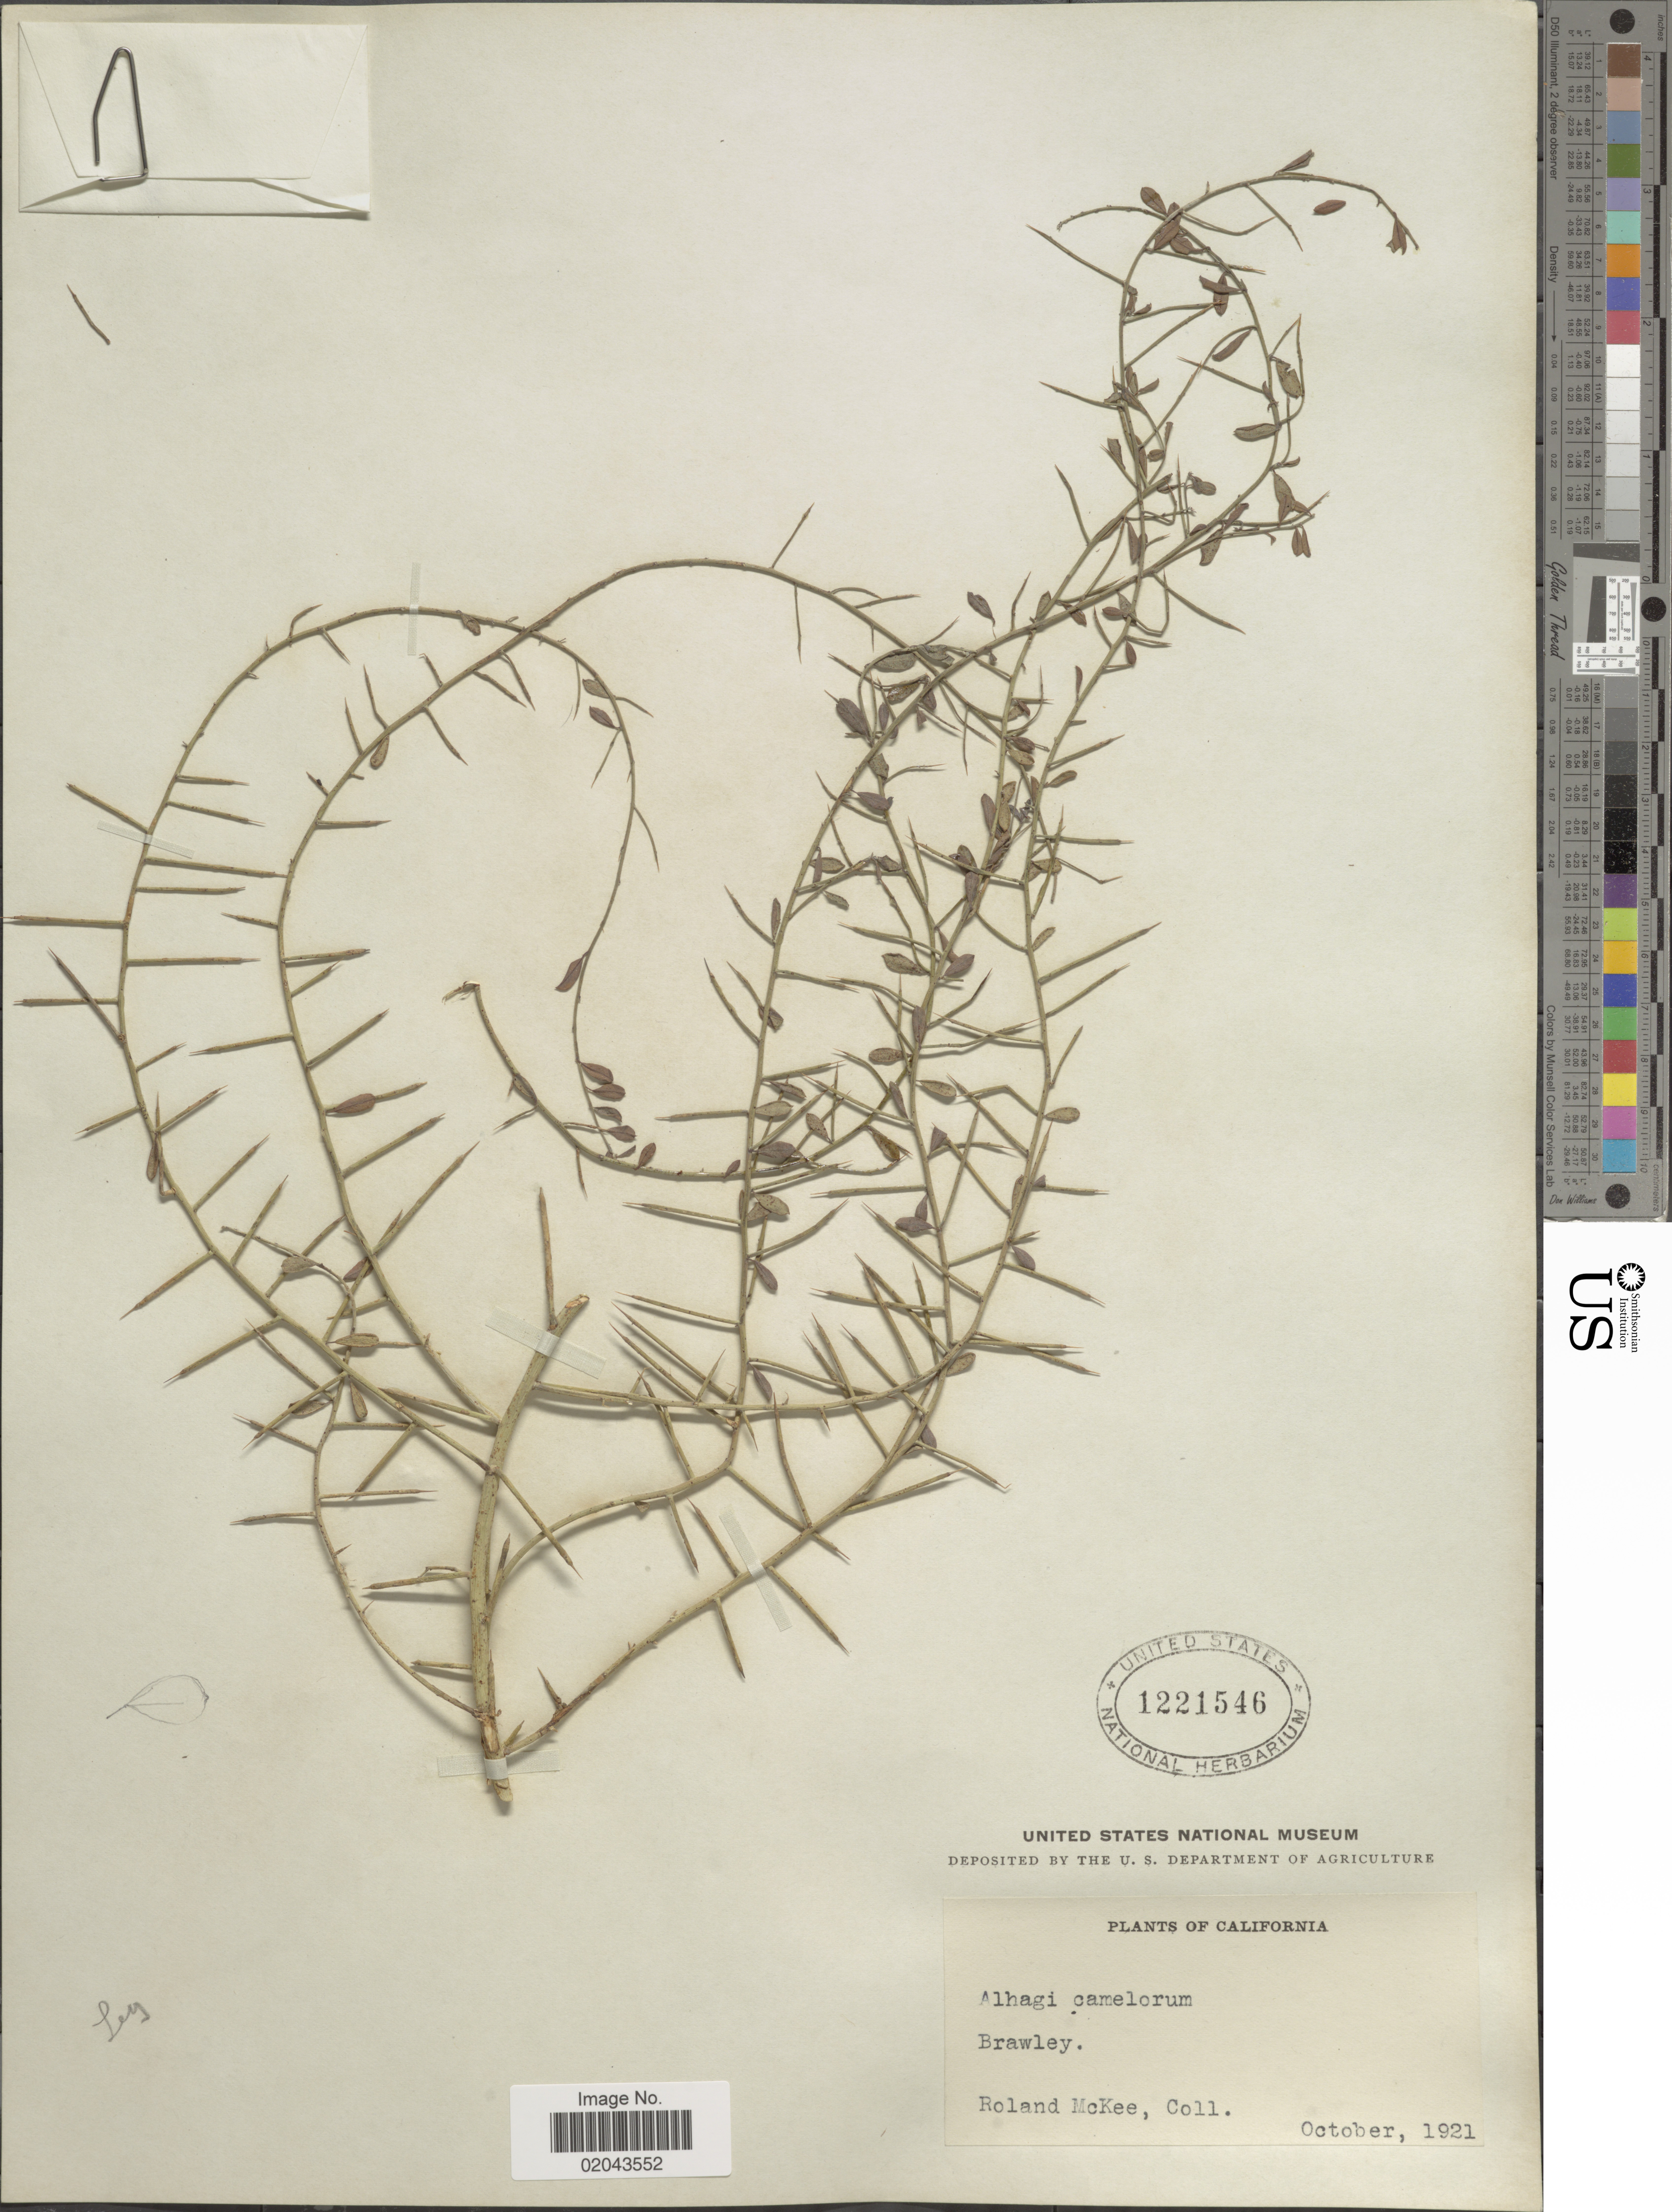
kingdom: Plantae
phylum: Tracheophyta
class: Magnoliopsida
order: Fabales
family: Fabaceae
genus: Alhagi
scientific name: Alhagi camelorum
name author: Fisch.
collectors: R. Mckee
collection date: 1921-10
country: United States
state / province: California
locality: Brawley.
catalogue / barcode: US 1221546